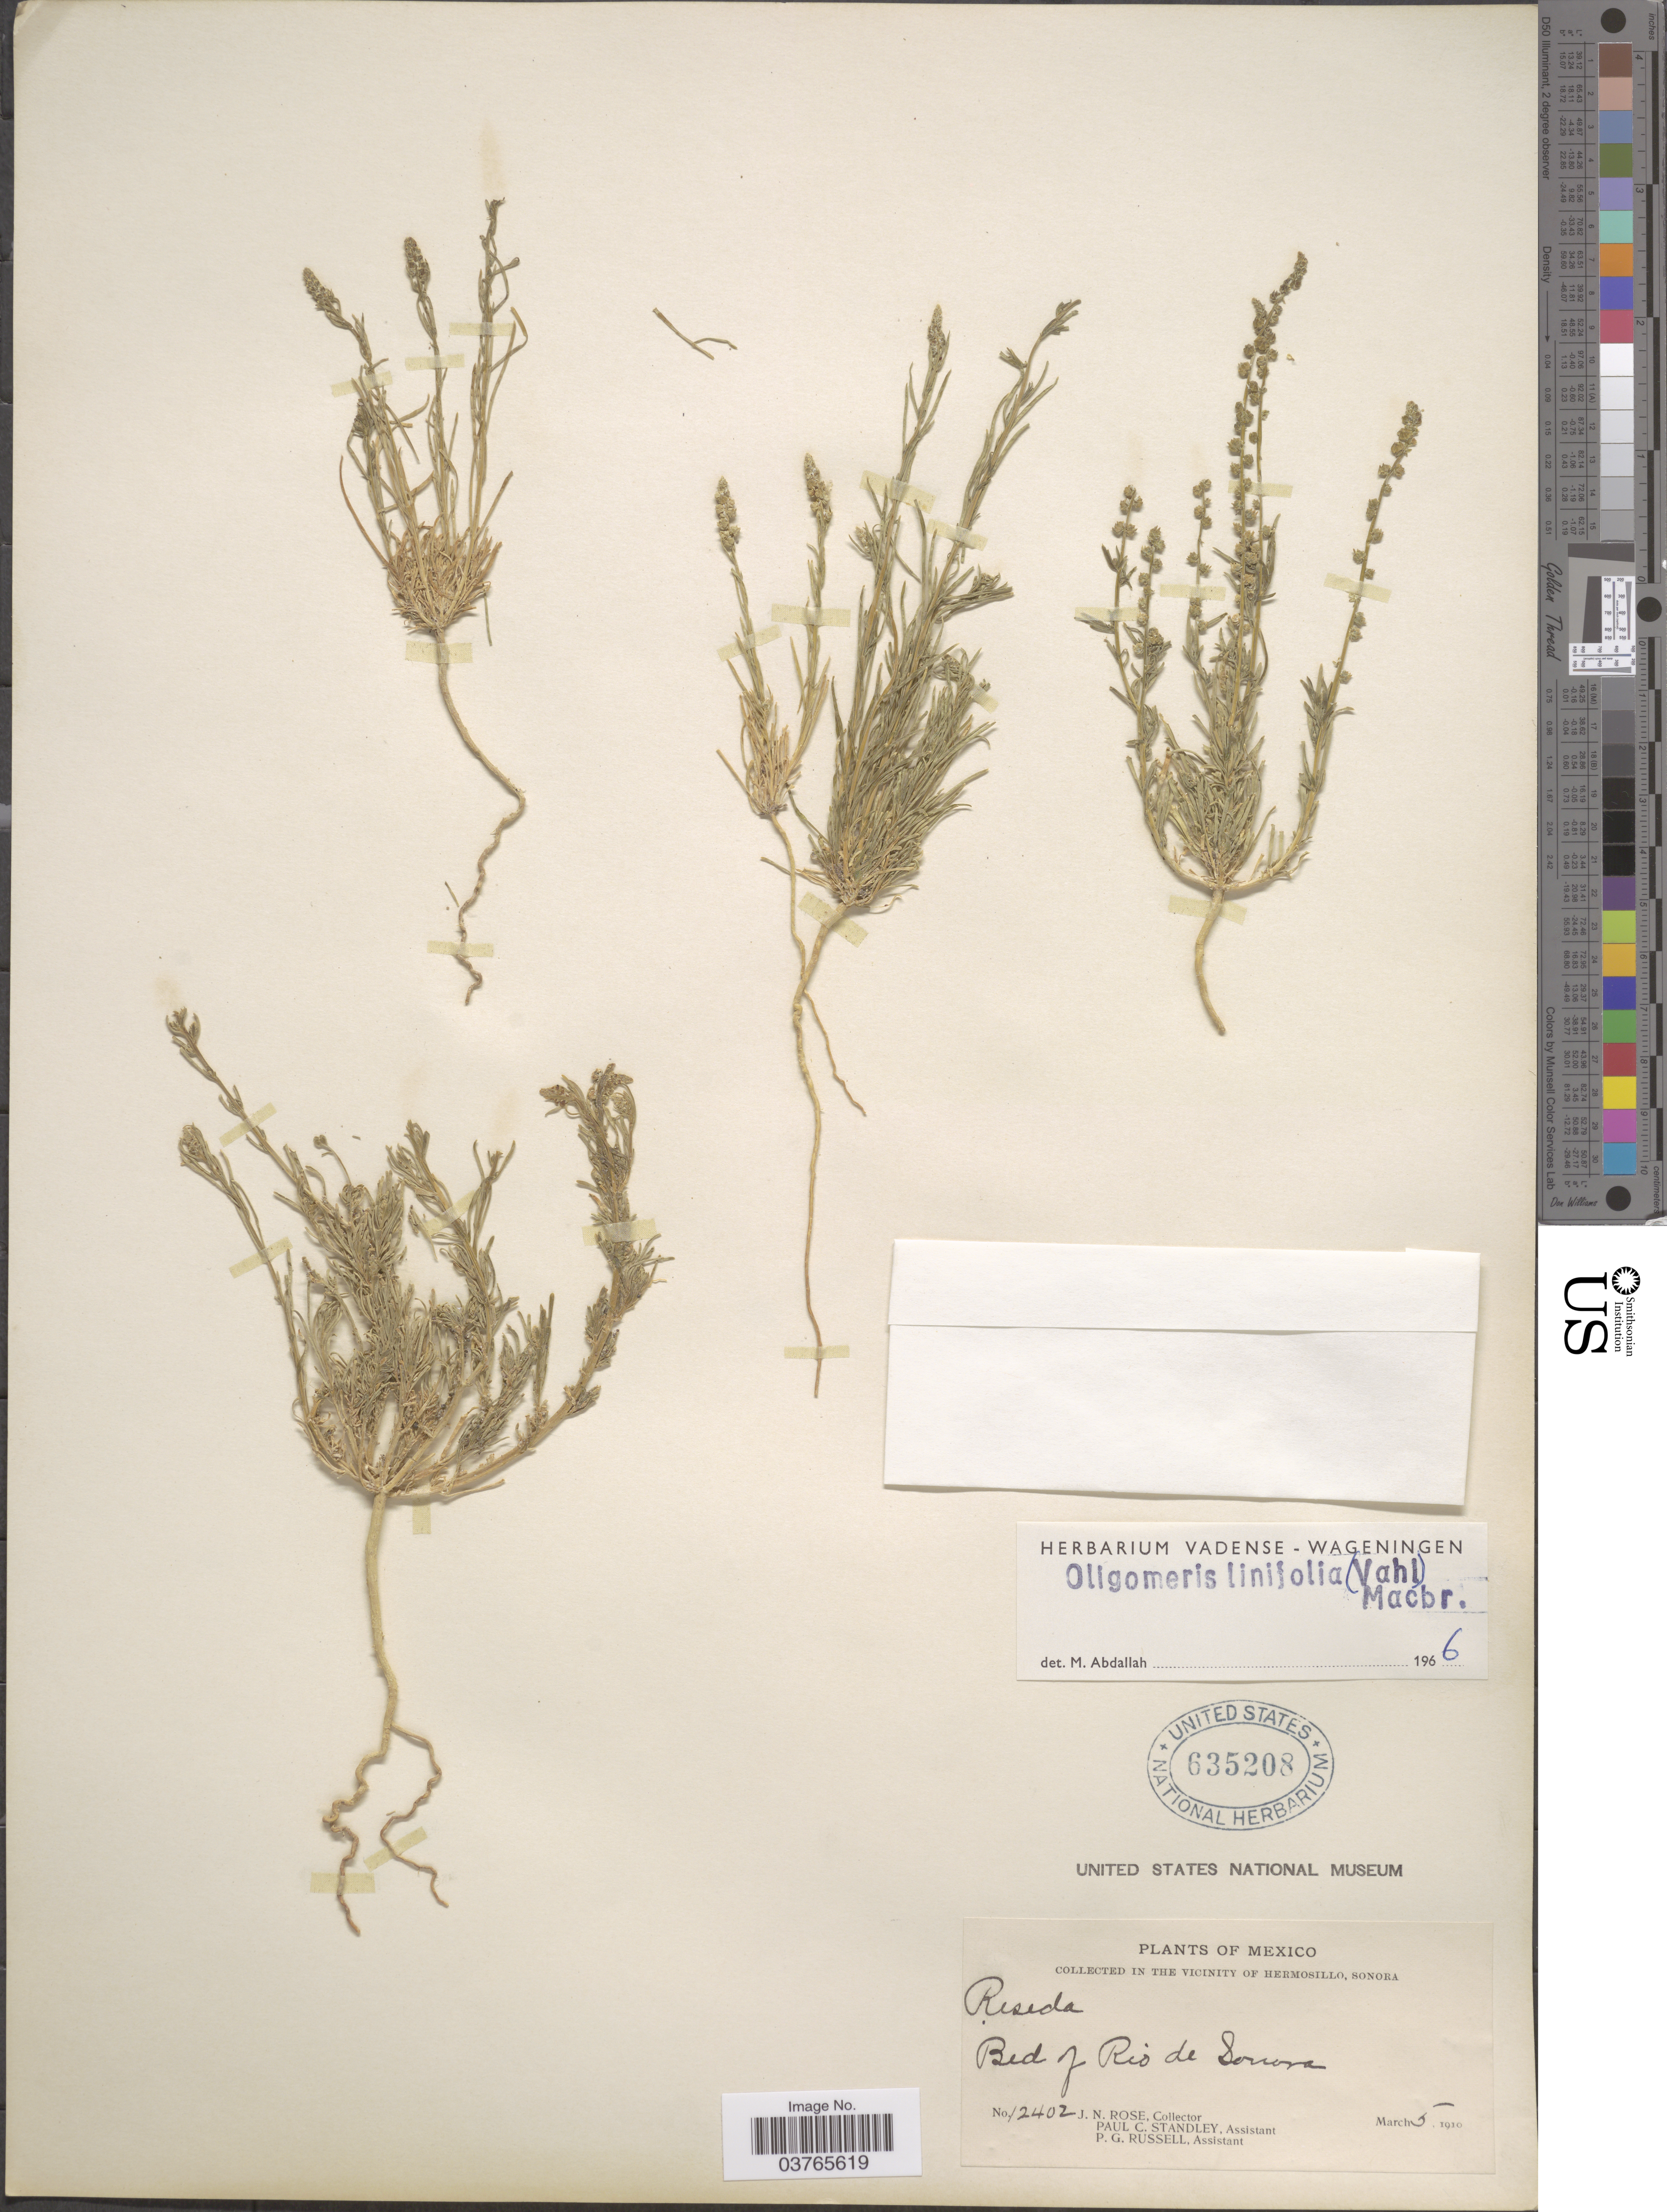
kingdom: Plantae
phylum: Tracheophyta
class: Magnoliopsida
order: Brassicales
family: Resedaceae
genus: Oligomeris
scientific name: Oligomeris linifolia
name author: (Vahl) J.F. Macbr.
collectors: J. N. Rose, P. C. Standley & P. G. Russell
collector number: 12402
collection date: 1910-03-05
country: Mexico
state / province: Sonora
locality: The vicinity of Hermosillo. Bed of Rio de Sonora.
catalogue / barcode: US 635208